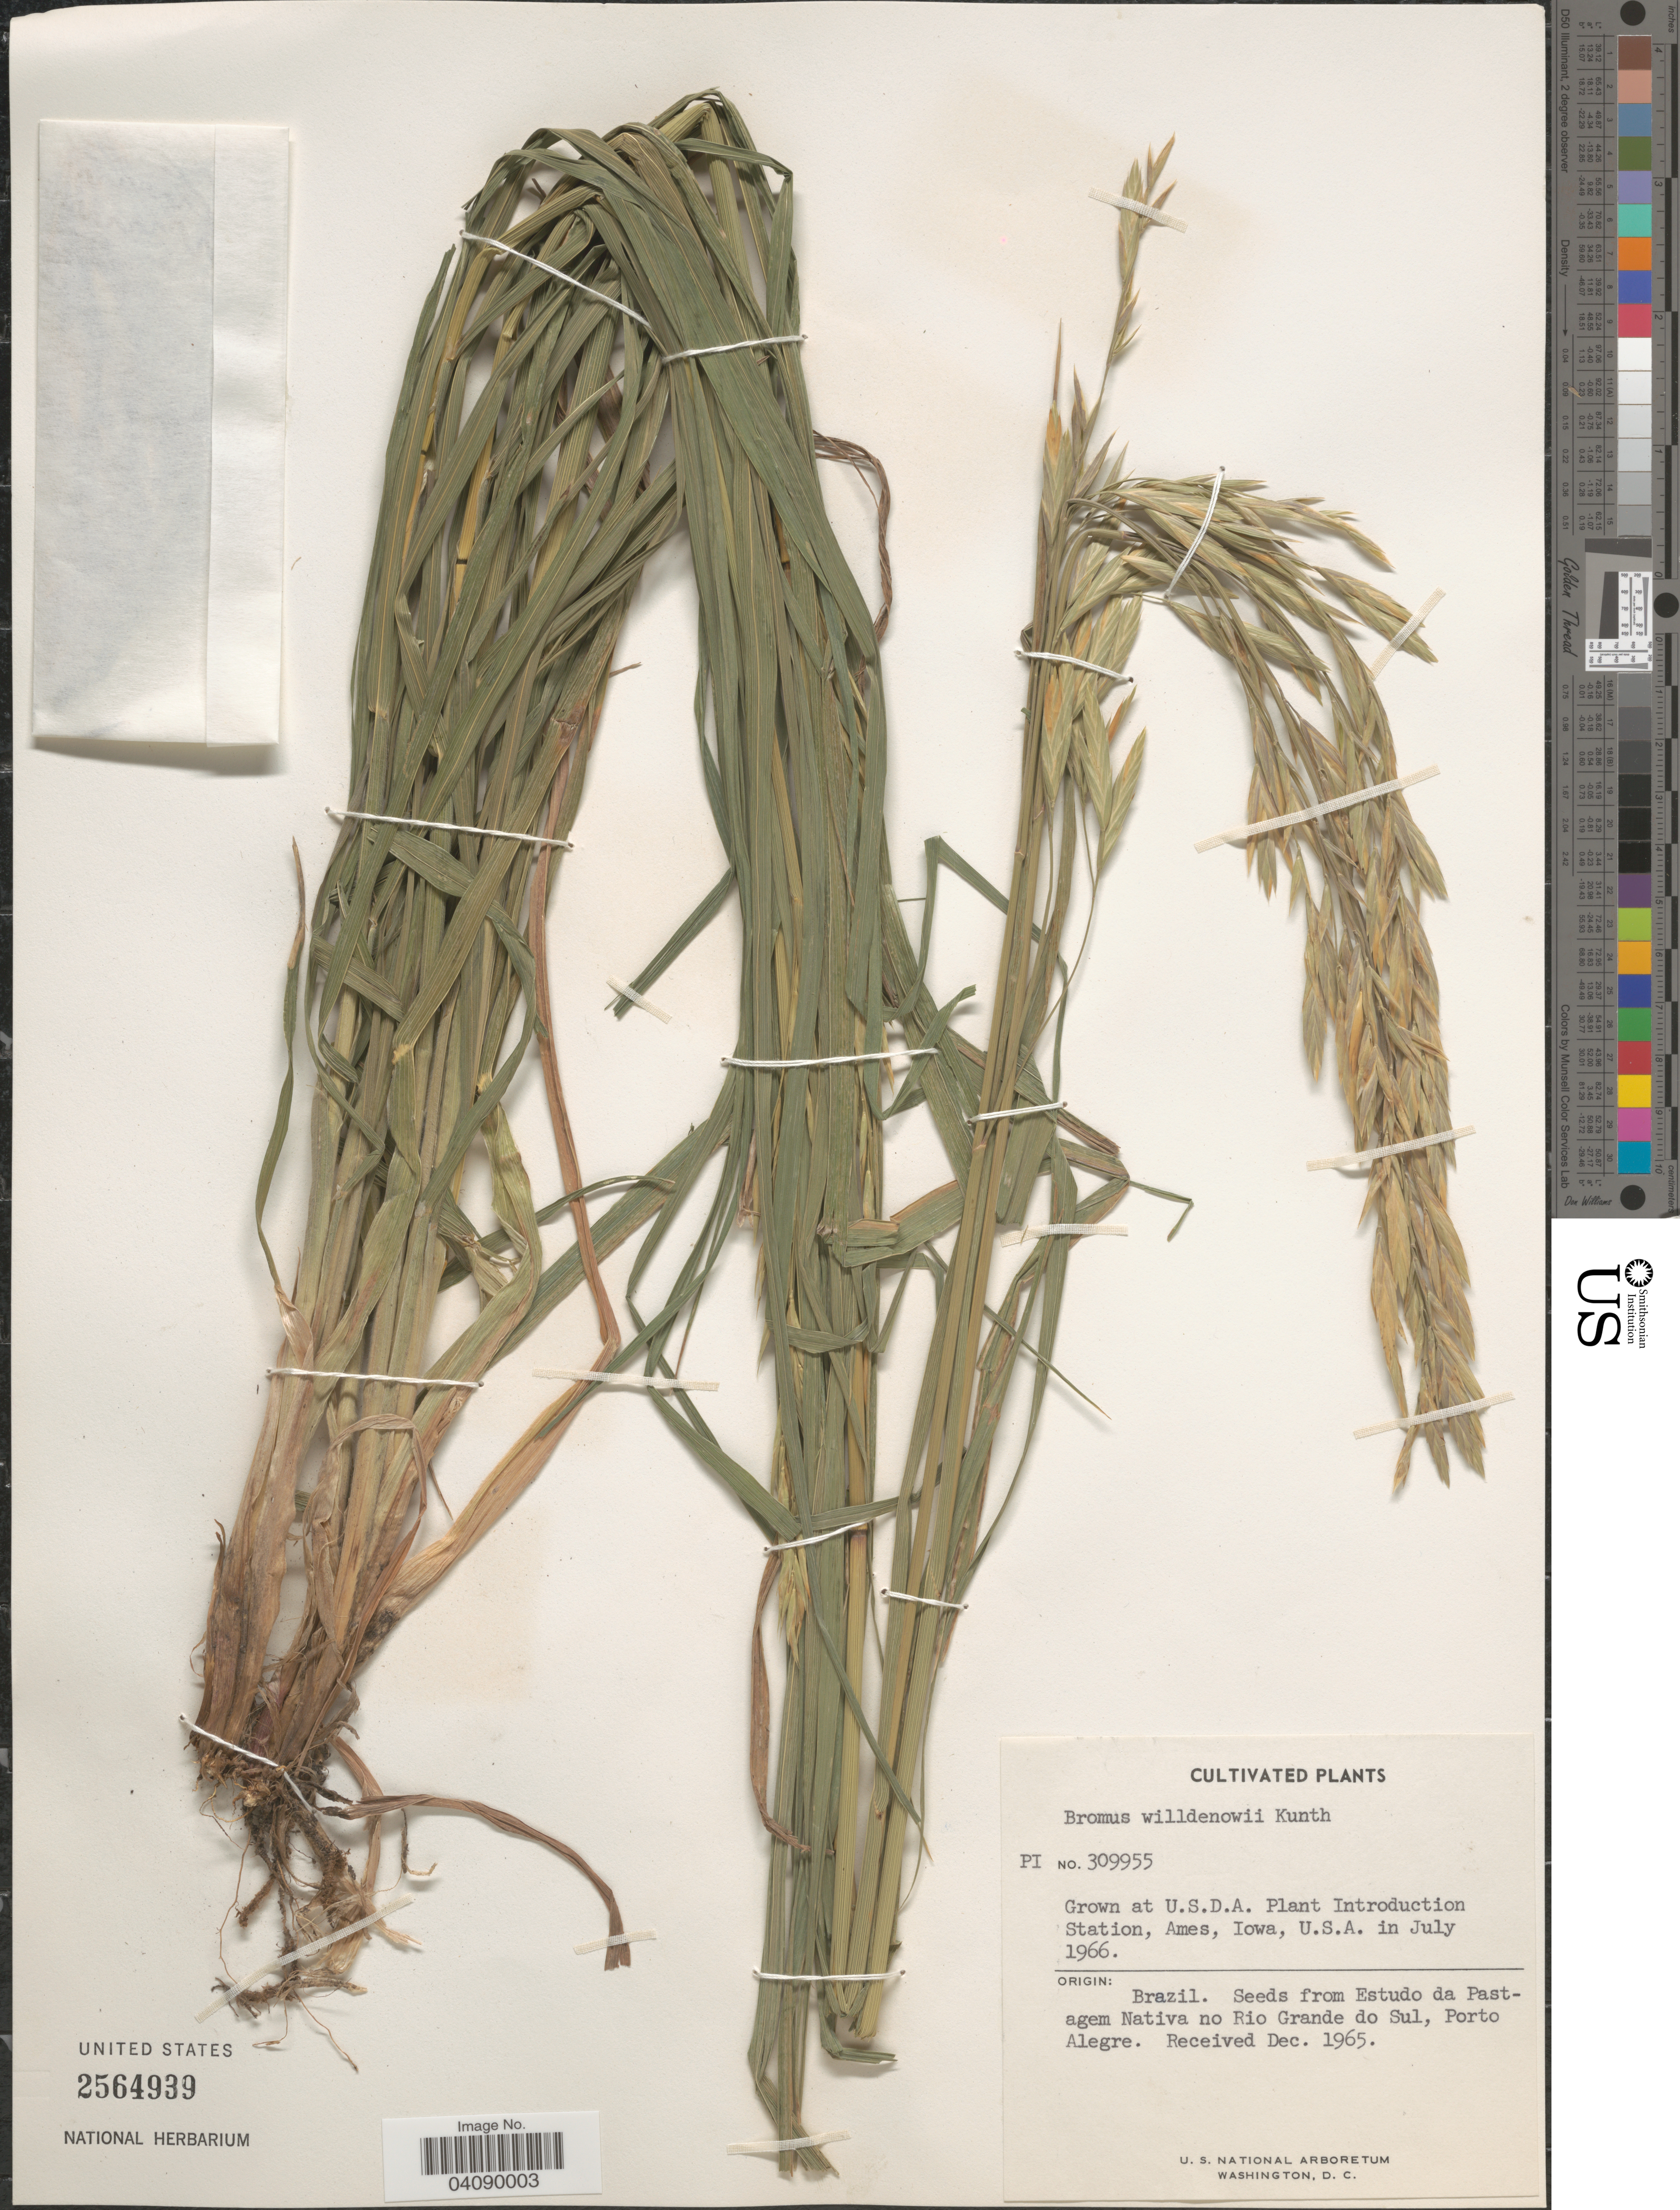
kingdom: Plantae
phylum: Tracheophyta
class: Liliopsida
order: Poales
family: Poaceae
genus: Bromus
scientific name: Bromus sp.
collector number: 309955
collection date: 1966-07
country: United States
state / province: Iowa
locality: Grown at U. S. D. A. Plant Introduction Station, Ames.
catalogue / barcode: US 2564939